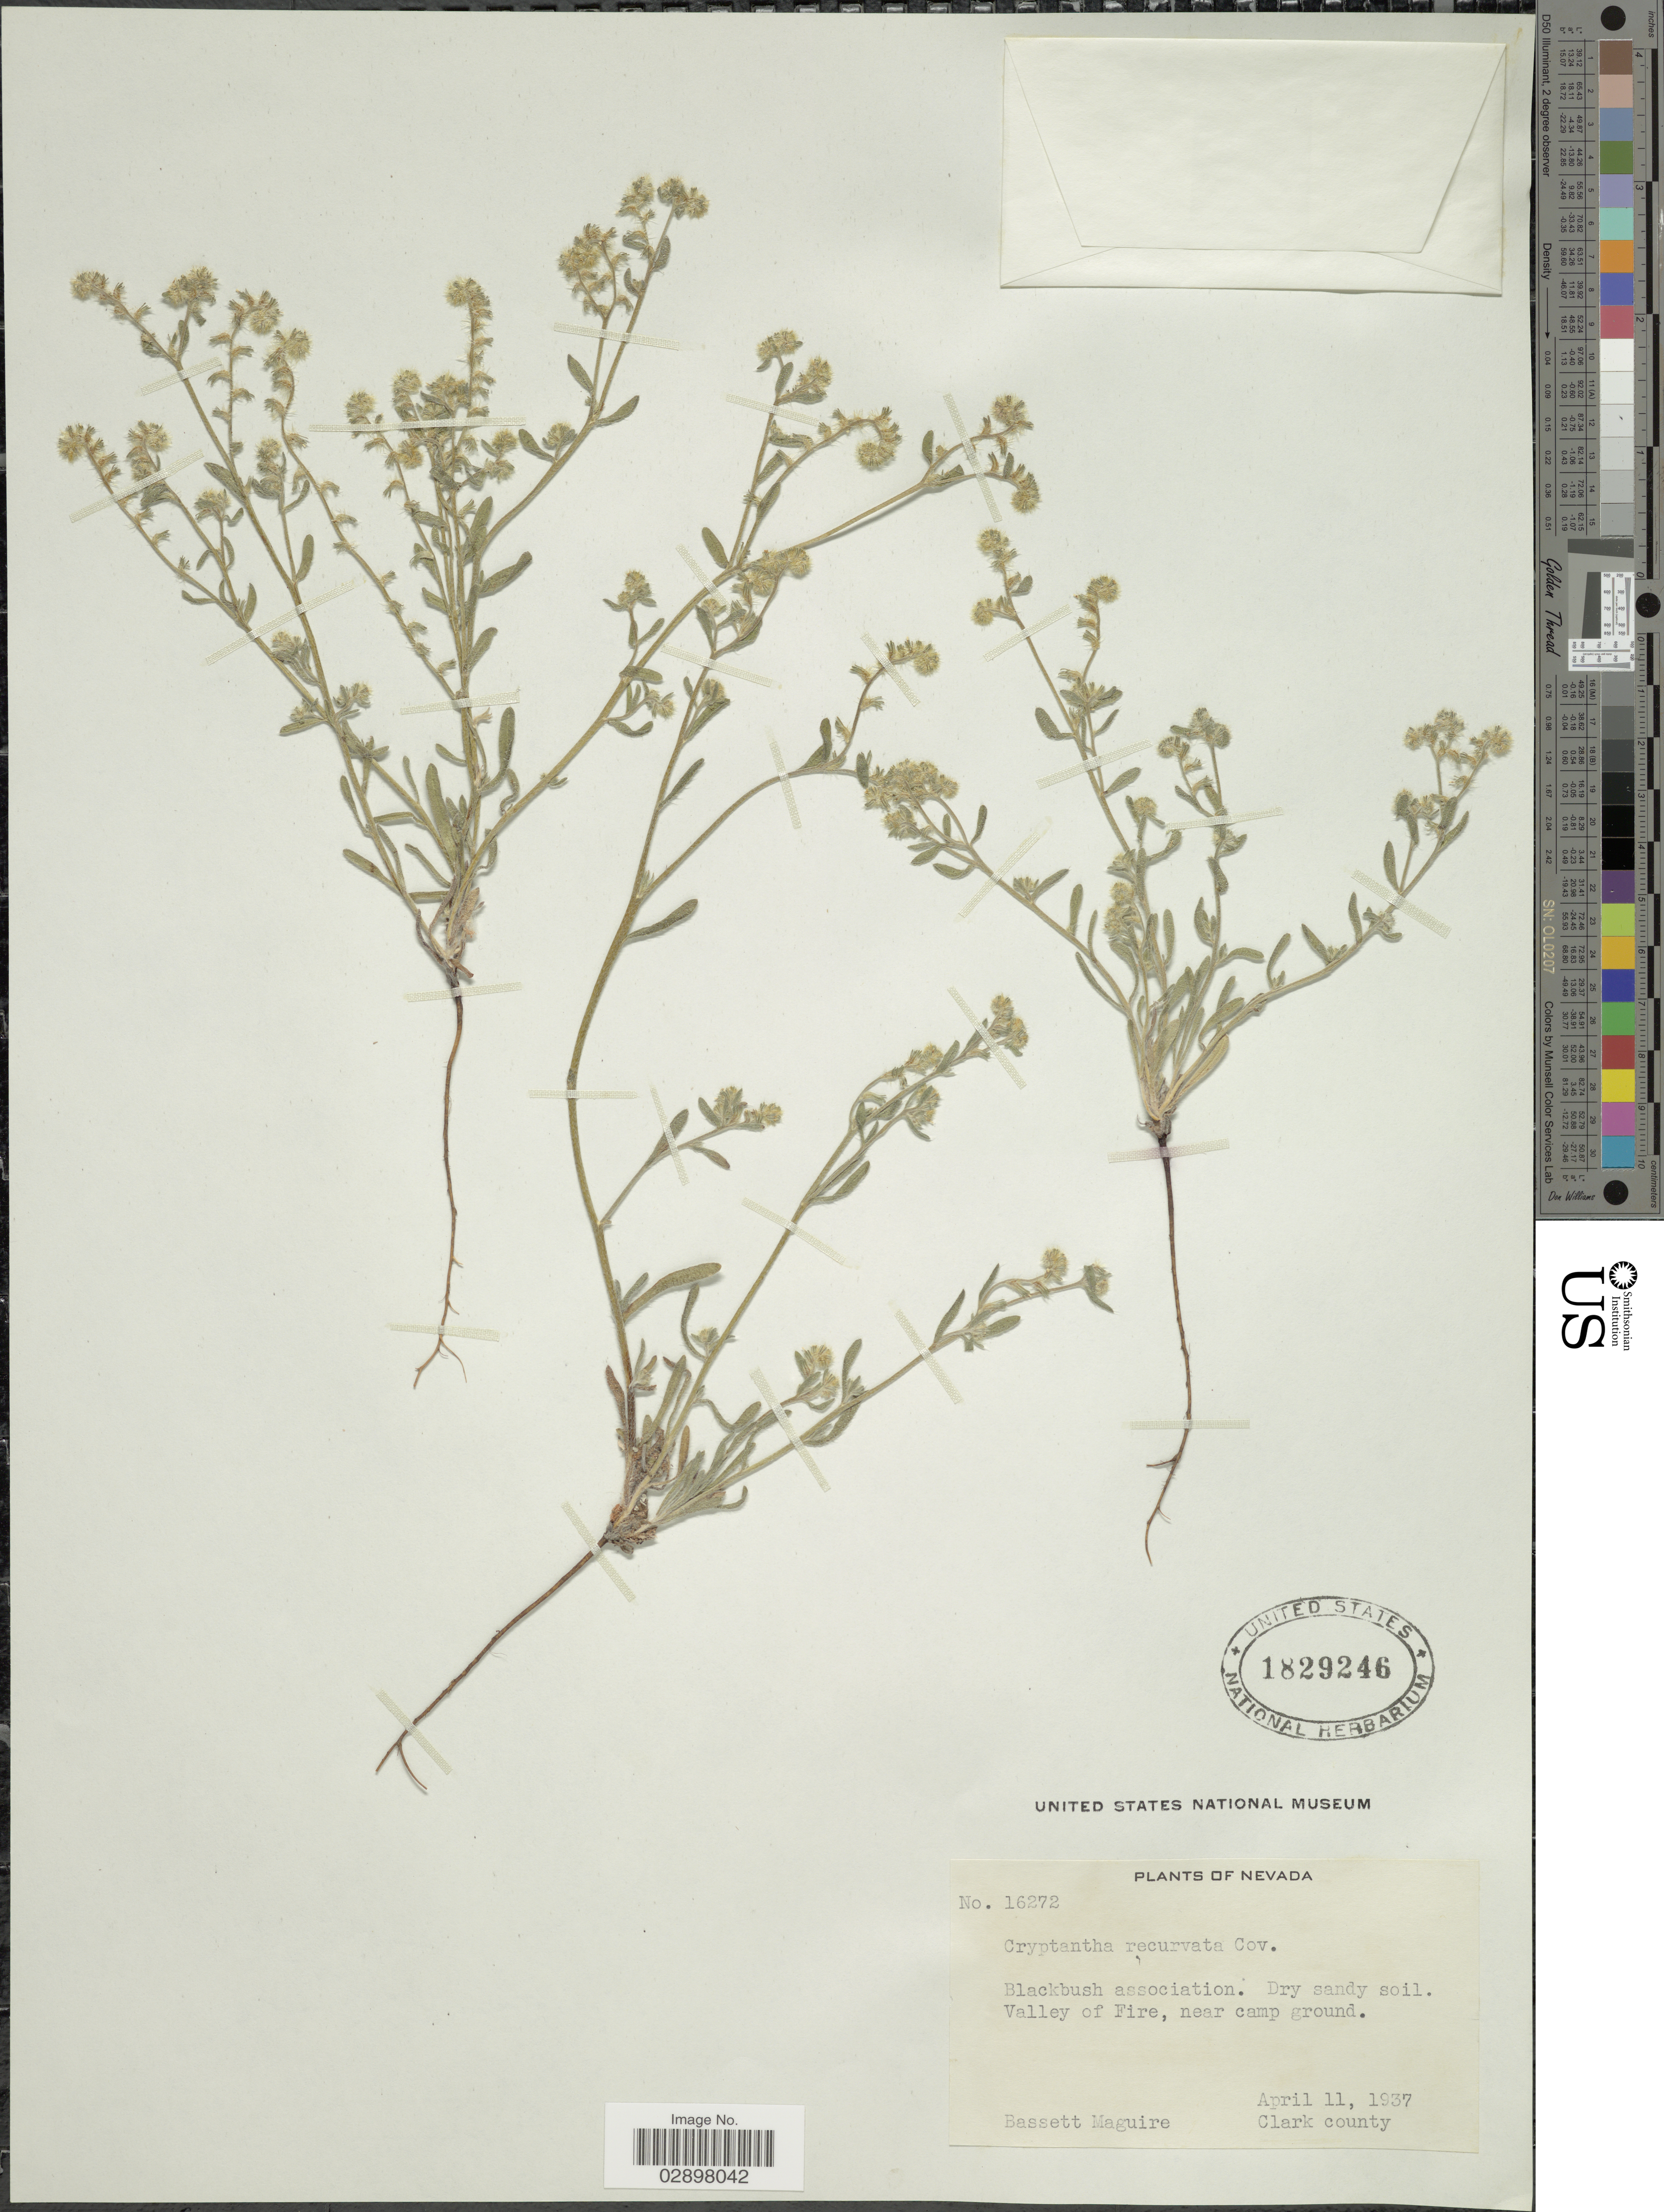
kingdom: Plantae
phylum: Tracheophyta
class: Magnoliopsida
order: Boraginales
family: Boraginaceae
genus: Cryptantha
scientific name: Cryptantha recurvata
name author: Coville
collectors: B. Maguire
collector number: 16272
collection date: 1937-04-11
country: United States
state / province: Nevada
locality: Blackbush association. Dry sandy soil. Valley of Fire, near camp ground. Clark County.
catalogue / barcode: US 1829246